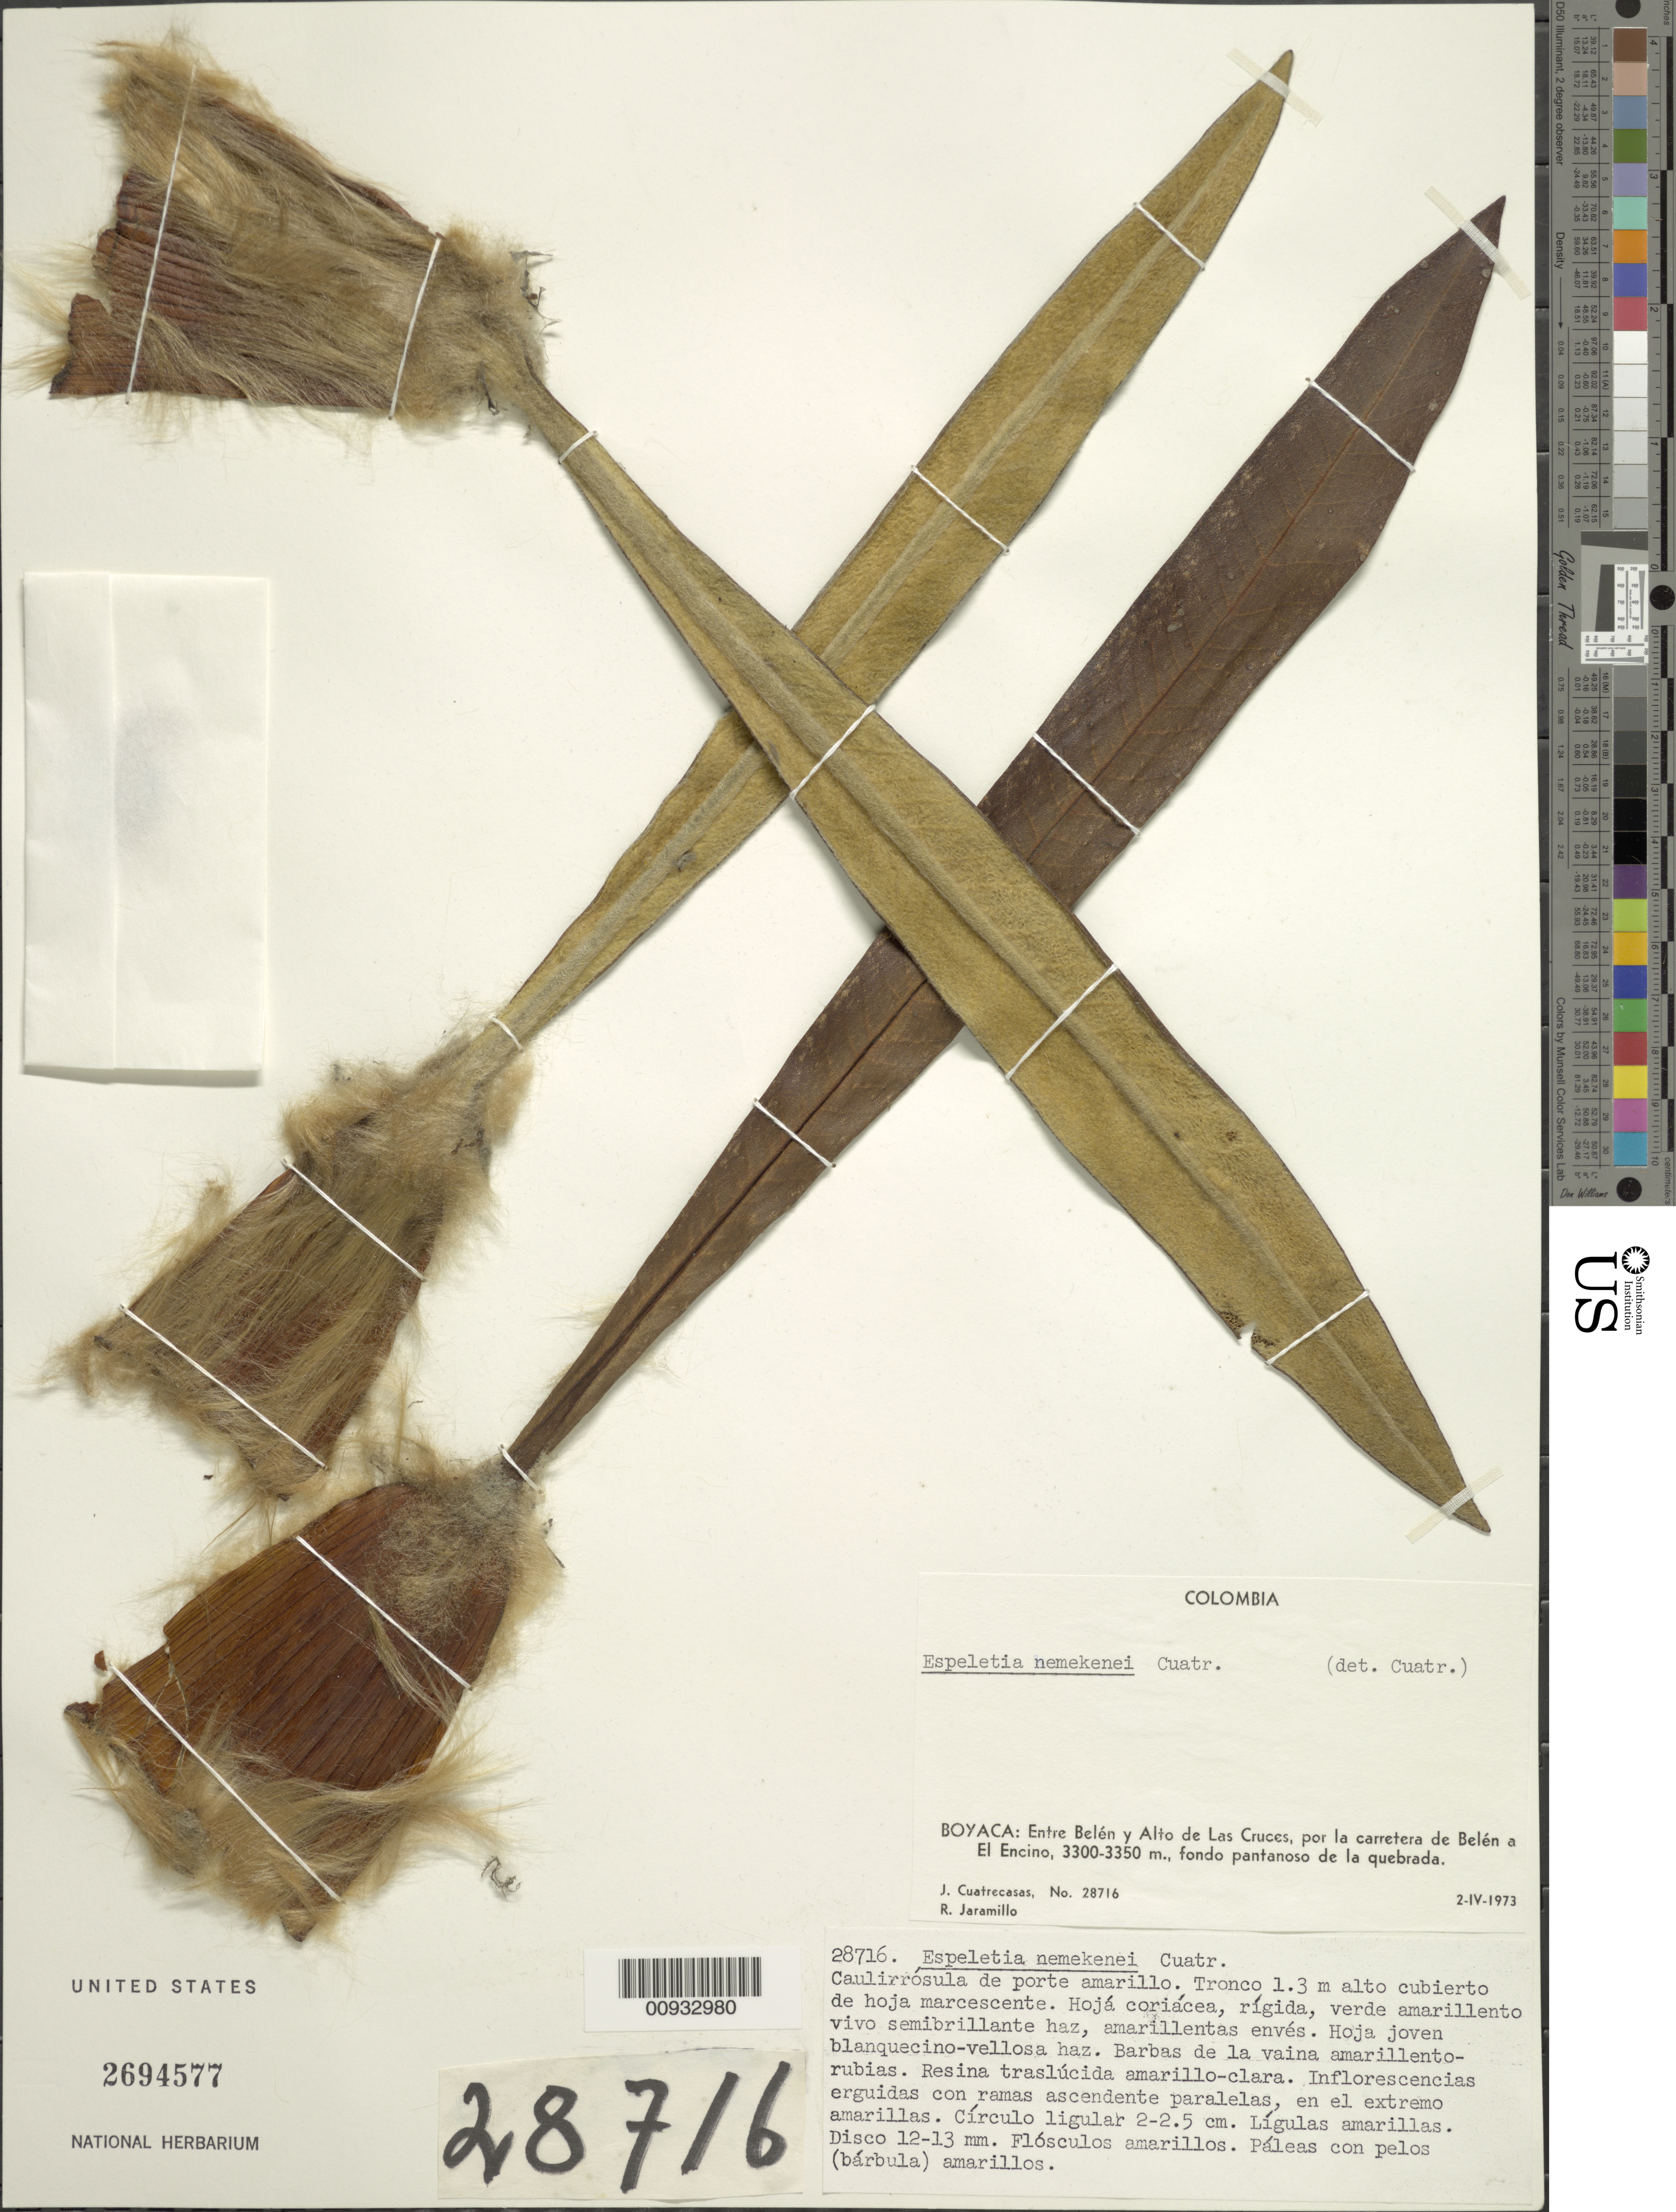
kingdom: Plantae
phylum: Tracheophyta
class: Magnoliopsida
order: Asterales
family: Asteraceae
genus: Espeletia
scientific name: Espeletia nemekenei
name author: Cuatrec.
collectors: J. Cuatrecasas & R. Jaramillo M.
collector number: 28716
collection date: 1973-04-02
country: Colombia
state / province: Boyacá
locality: Entre Belen y Alto de Las Cruces, por la carretera de Belen a El Encino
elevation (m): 3300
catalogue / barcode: US 2694577